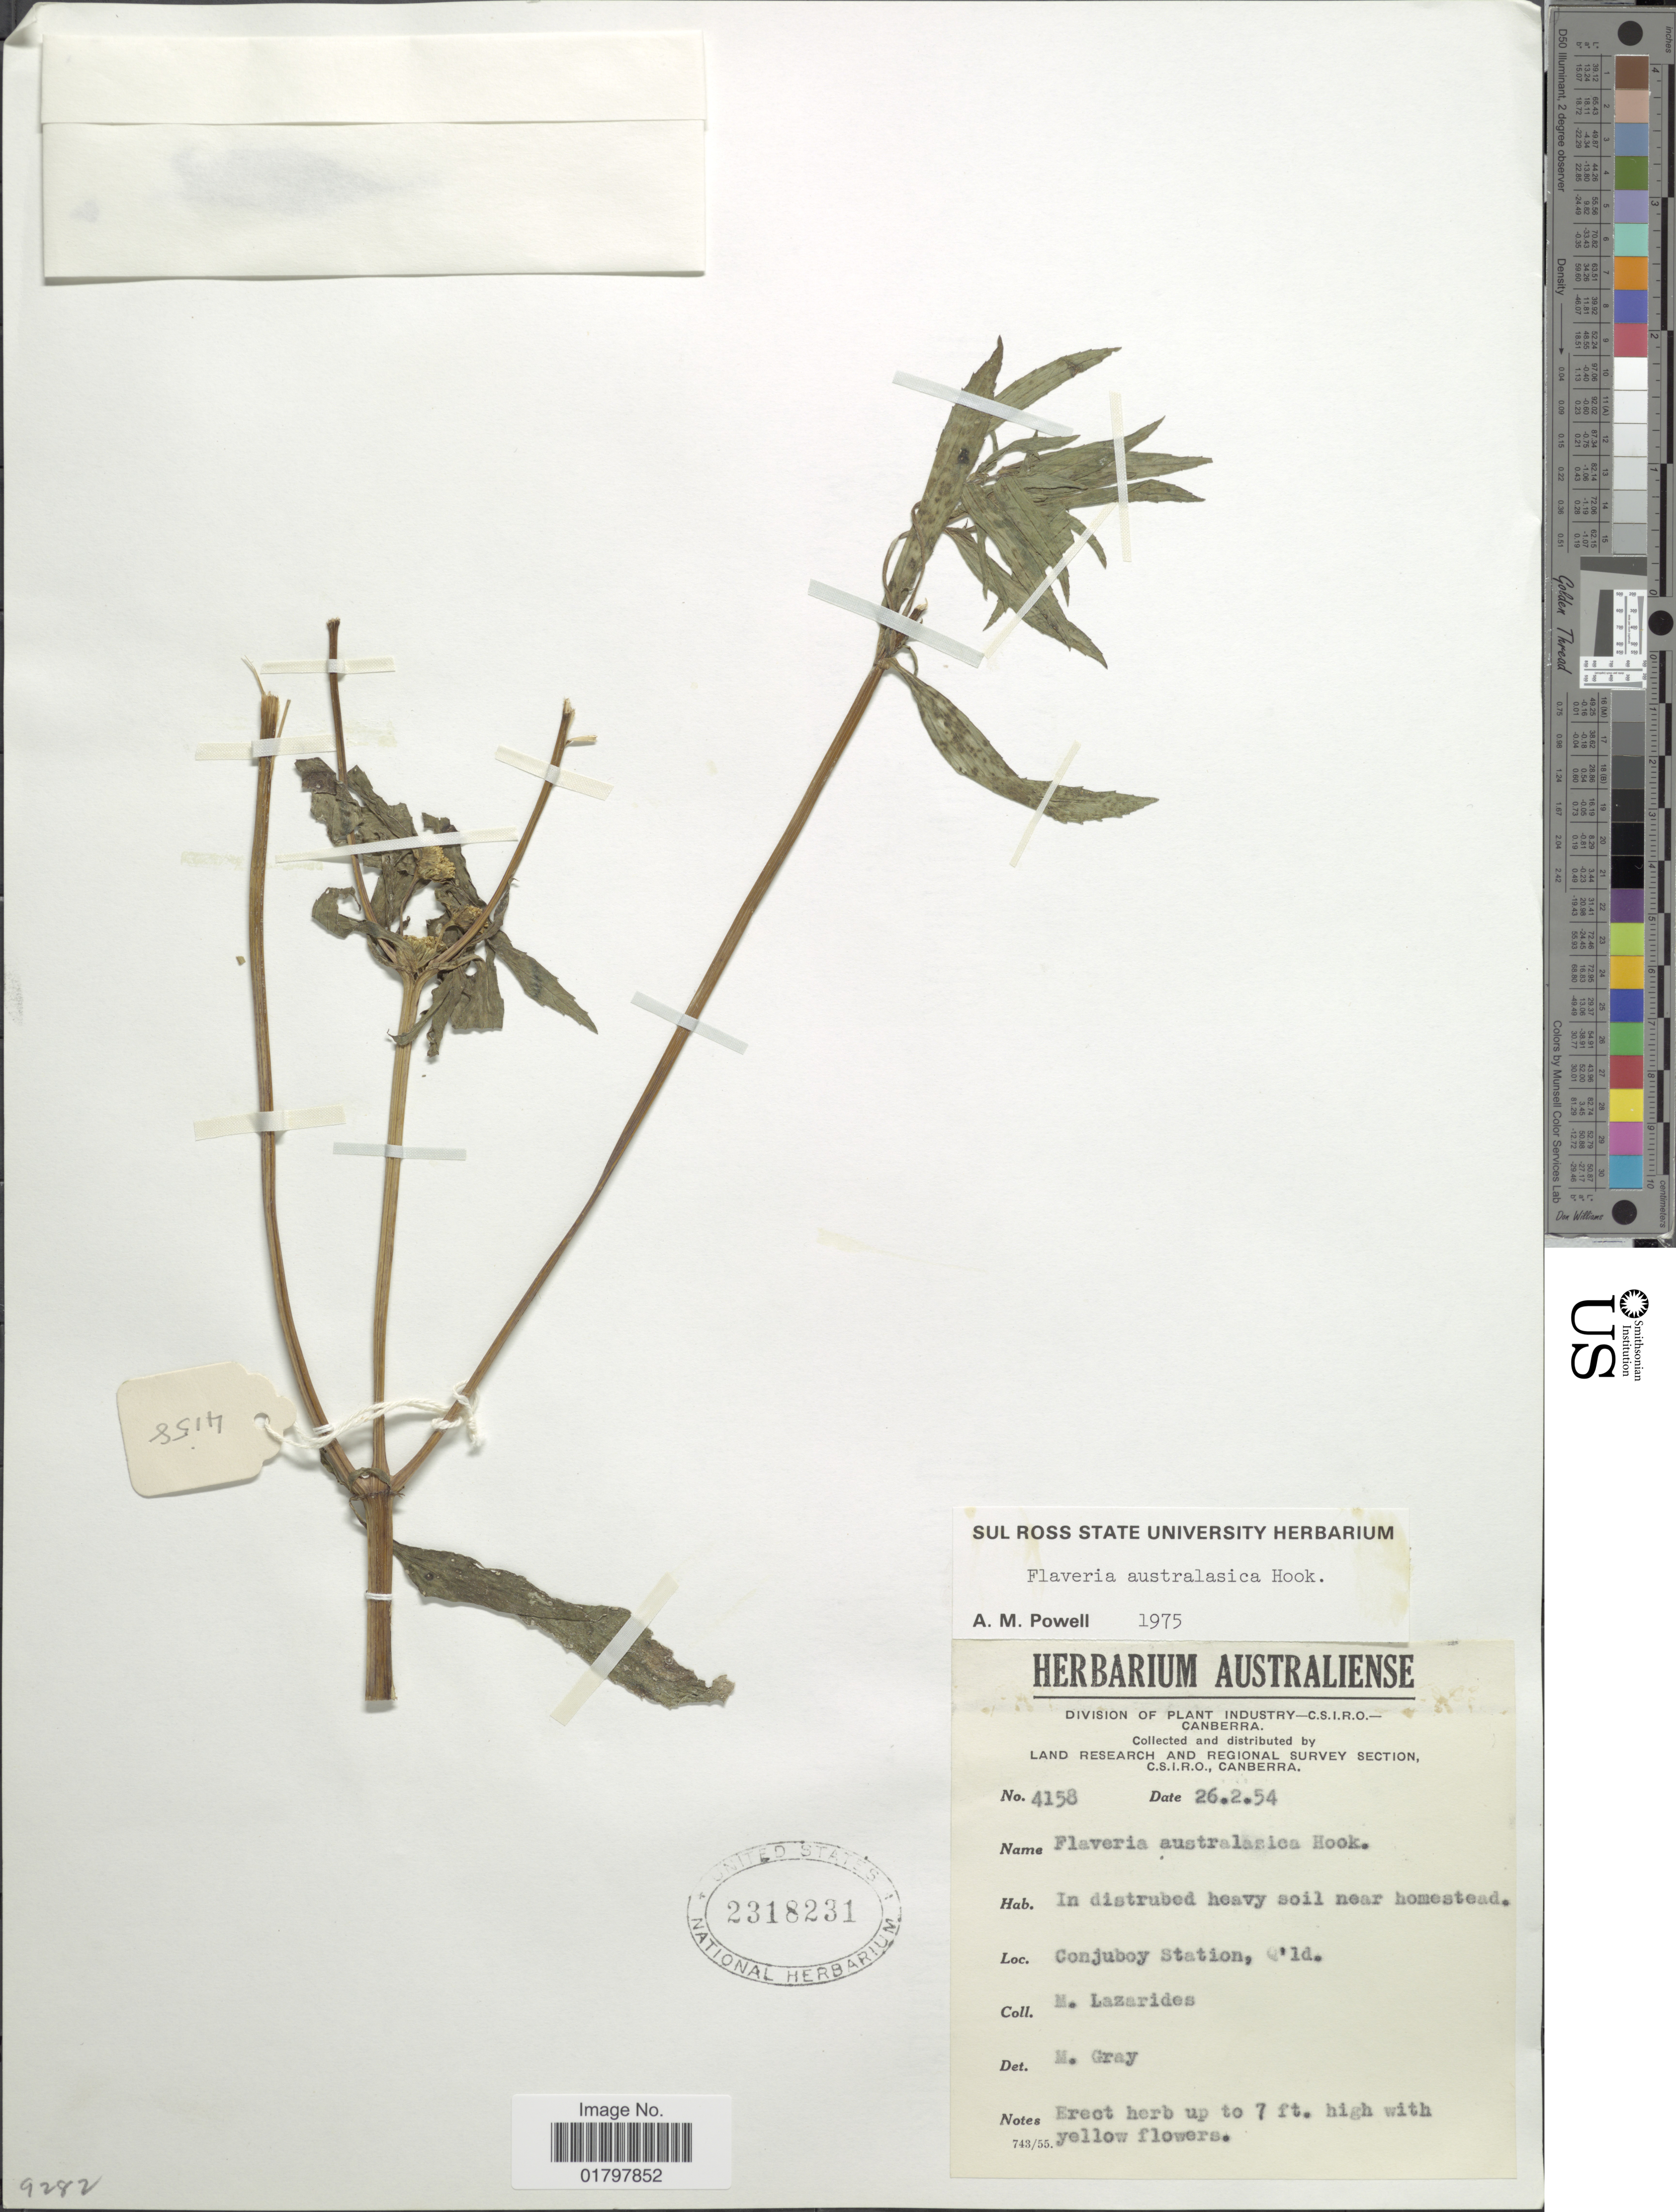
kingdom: Plantae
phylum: Tracheophyta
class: Magnoliopsida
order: Asterales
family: Asteraceae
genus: Flaveria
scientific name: Flaveria trinervia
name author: (Spreng.) C. Mohr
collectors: M. Lazarides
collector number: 4158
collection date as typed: Transcribed d/m/y: 26/2/54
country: Australia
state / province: Queensland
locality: Conjuboy Station, Q'ld.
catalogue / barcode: US 2318231